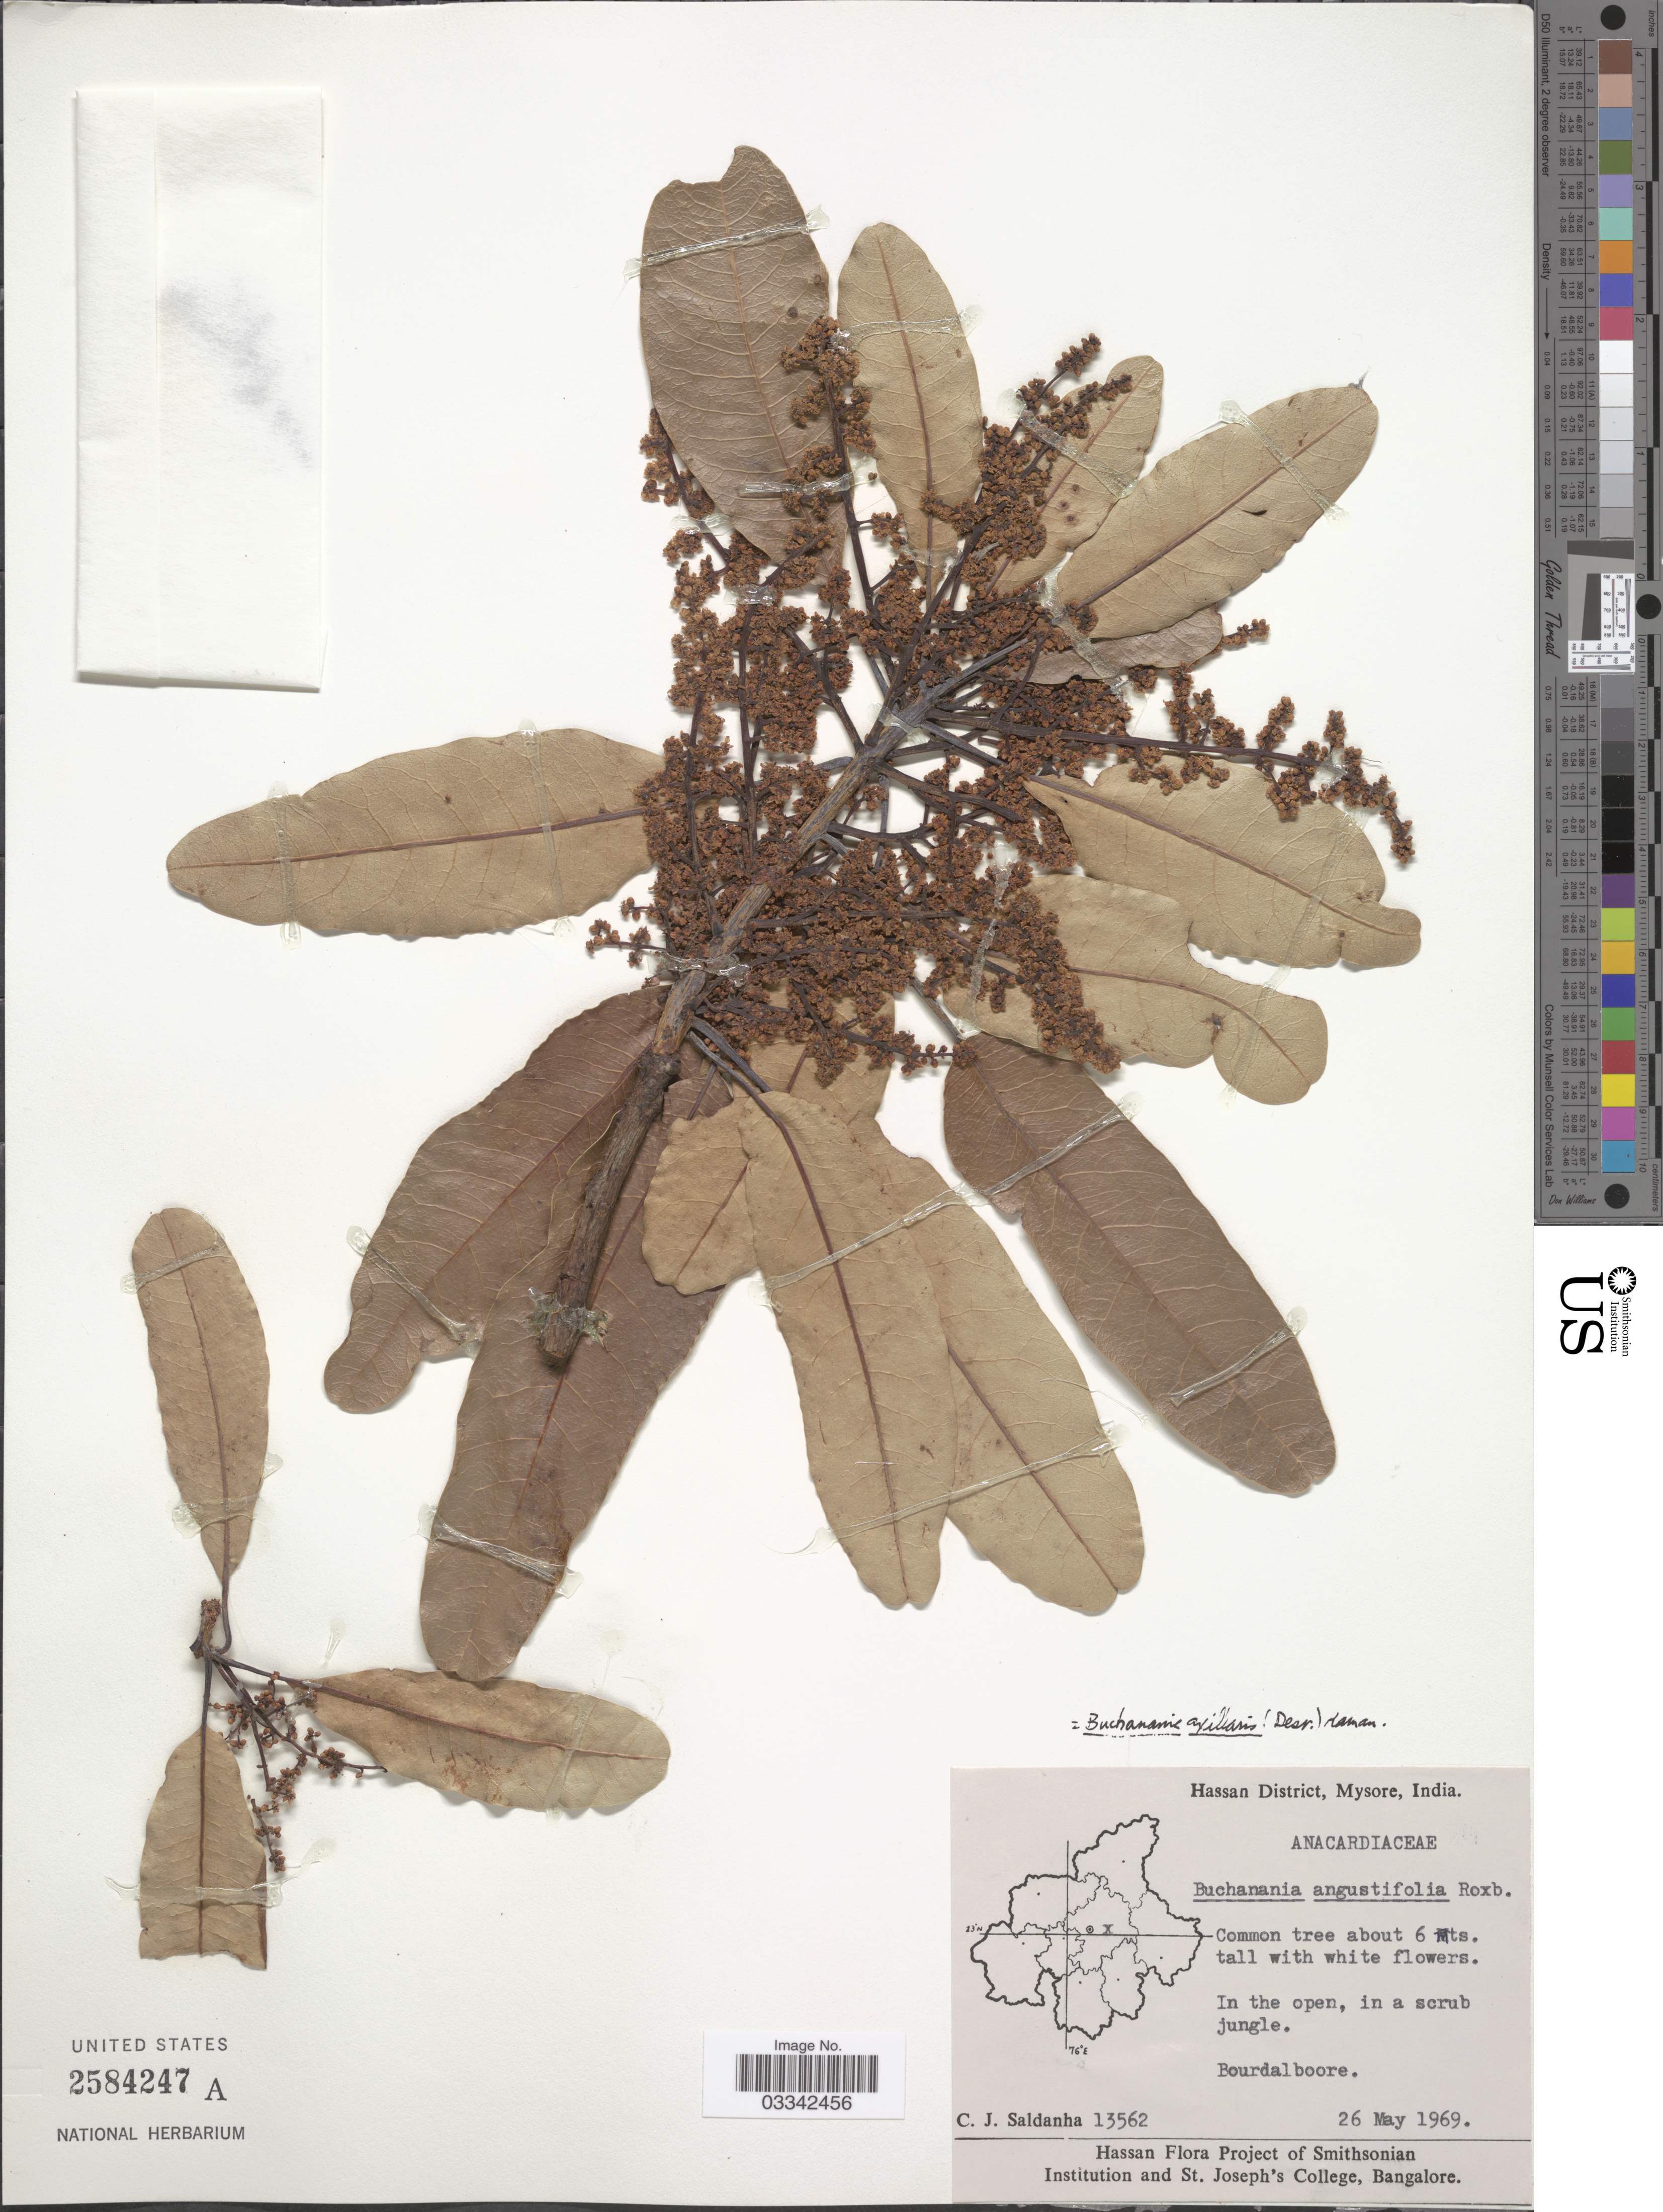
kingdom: Plantae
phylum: Tracheophyta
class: Magnoliopsida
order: Sapindales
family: Anacardiaceae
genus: Buchanania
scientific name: Buchanania axillaris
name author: Ramamoorthy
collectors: C. Saldanha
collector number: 13562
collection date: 1969-05-26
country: India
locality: Hassan District, Mysore. Bourdalboore.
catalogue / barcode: US 2584247A